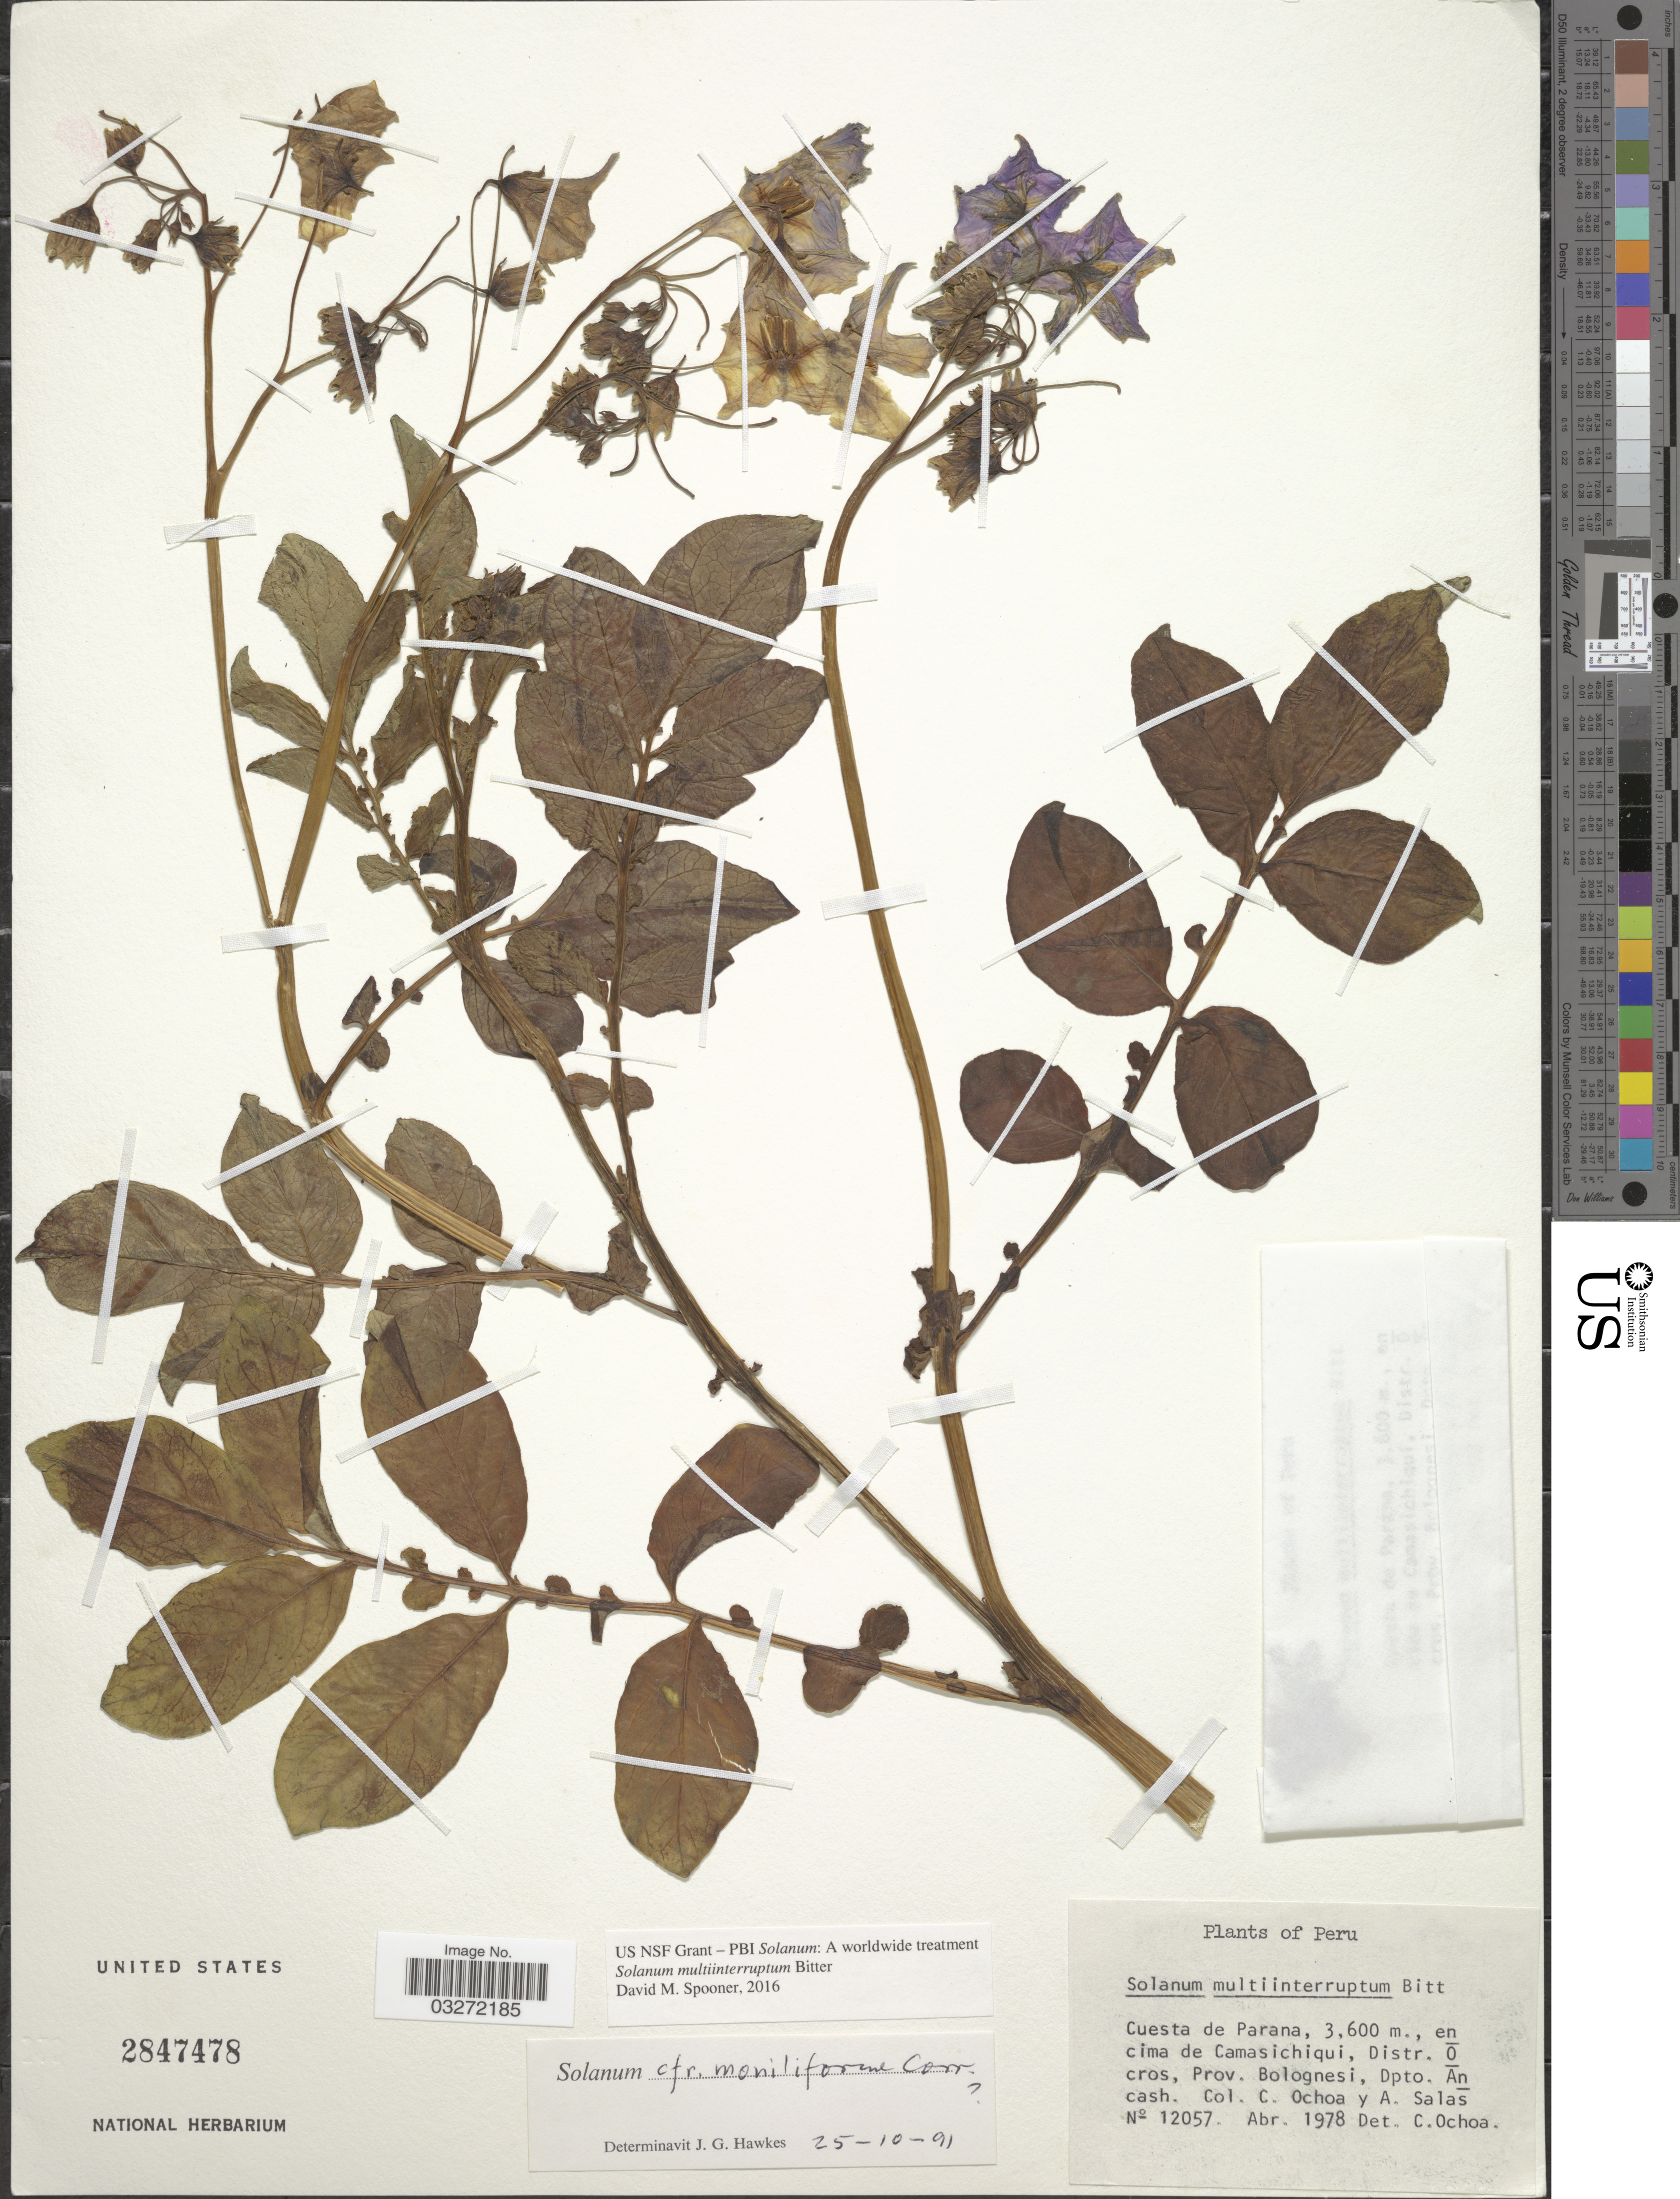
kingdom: Plantae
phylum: Tracheophyta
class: Magnoliopsida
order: Solanales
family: Solanaceae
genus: Solanum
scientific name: Solanum multiinterruptum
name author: Bitter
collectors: C. Ochoa & A. Salas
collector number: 12057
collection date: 1978-04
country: Peru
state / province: Ancash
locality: Cuesta de Parana, encime de Camasichiqui, Distr. Ocros, Prov. Bolognesi, Dpto. Ancash.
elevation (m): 3600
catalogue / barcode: US 2847478